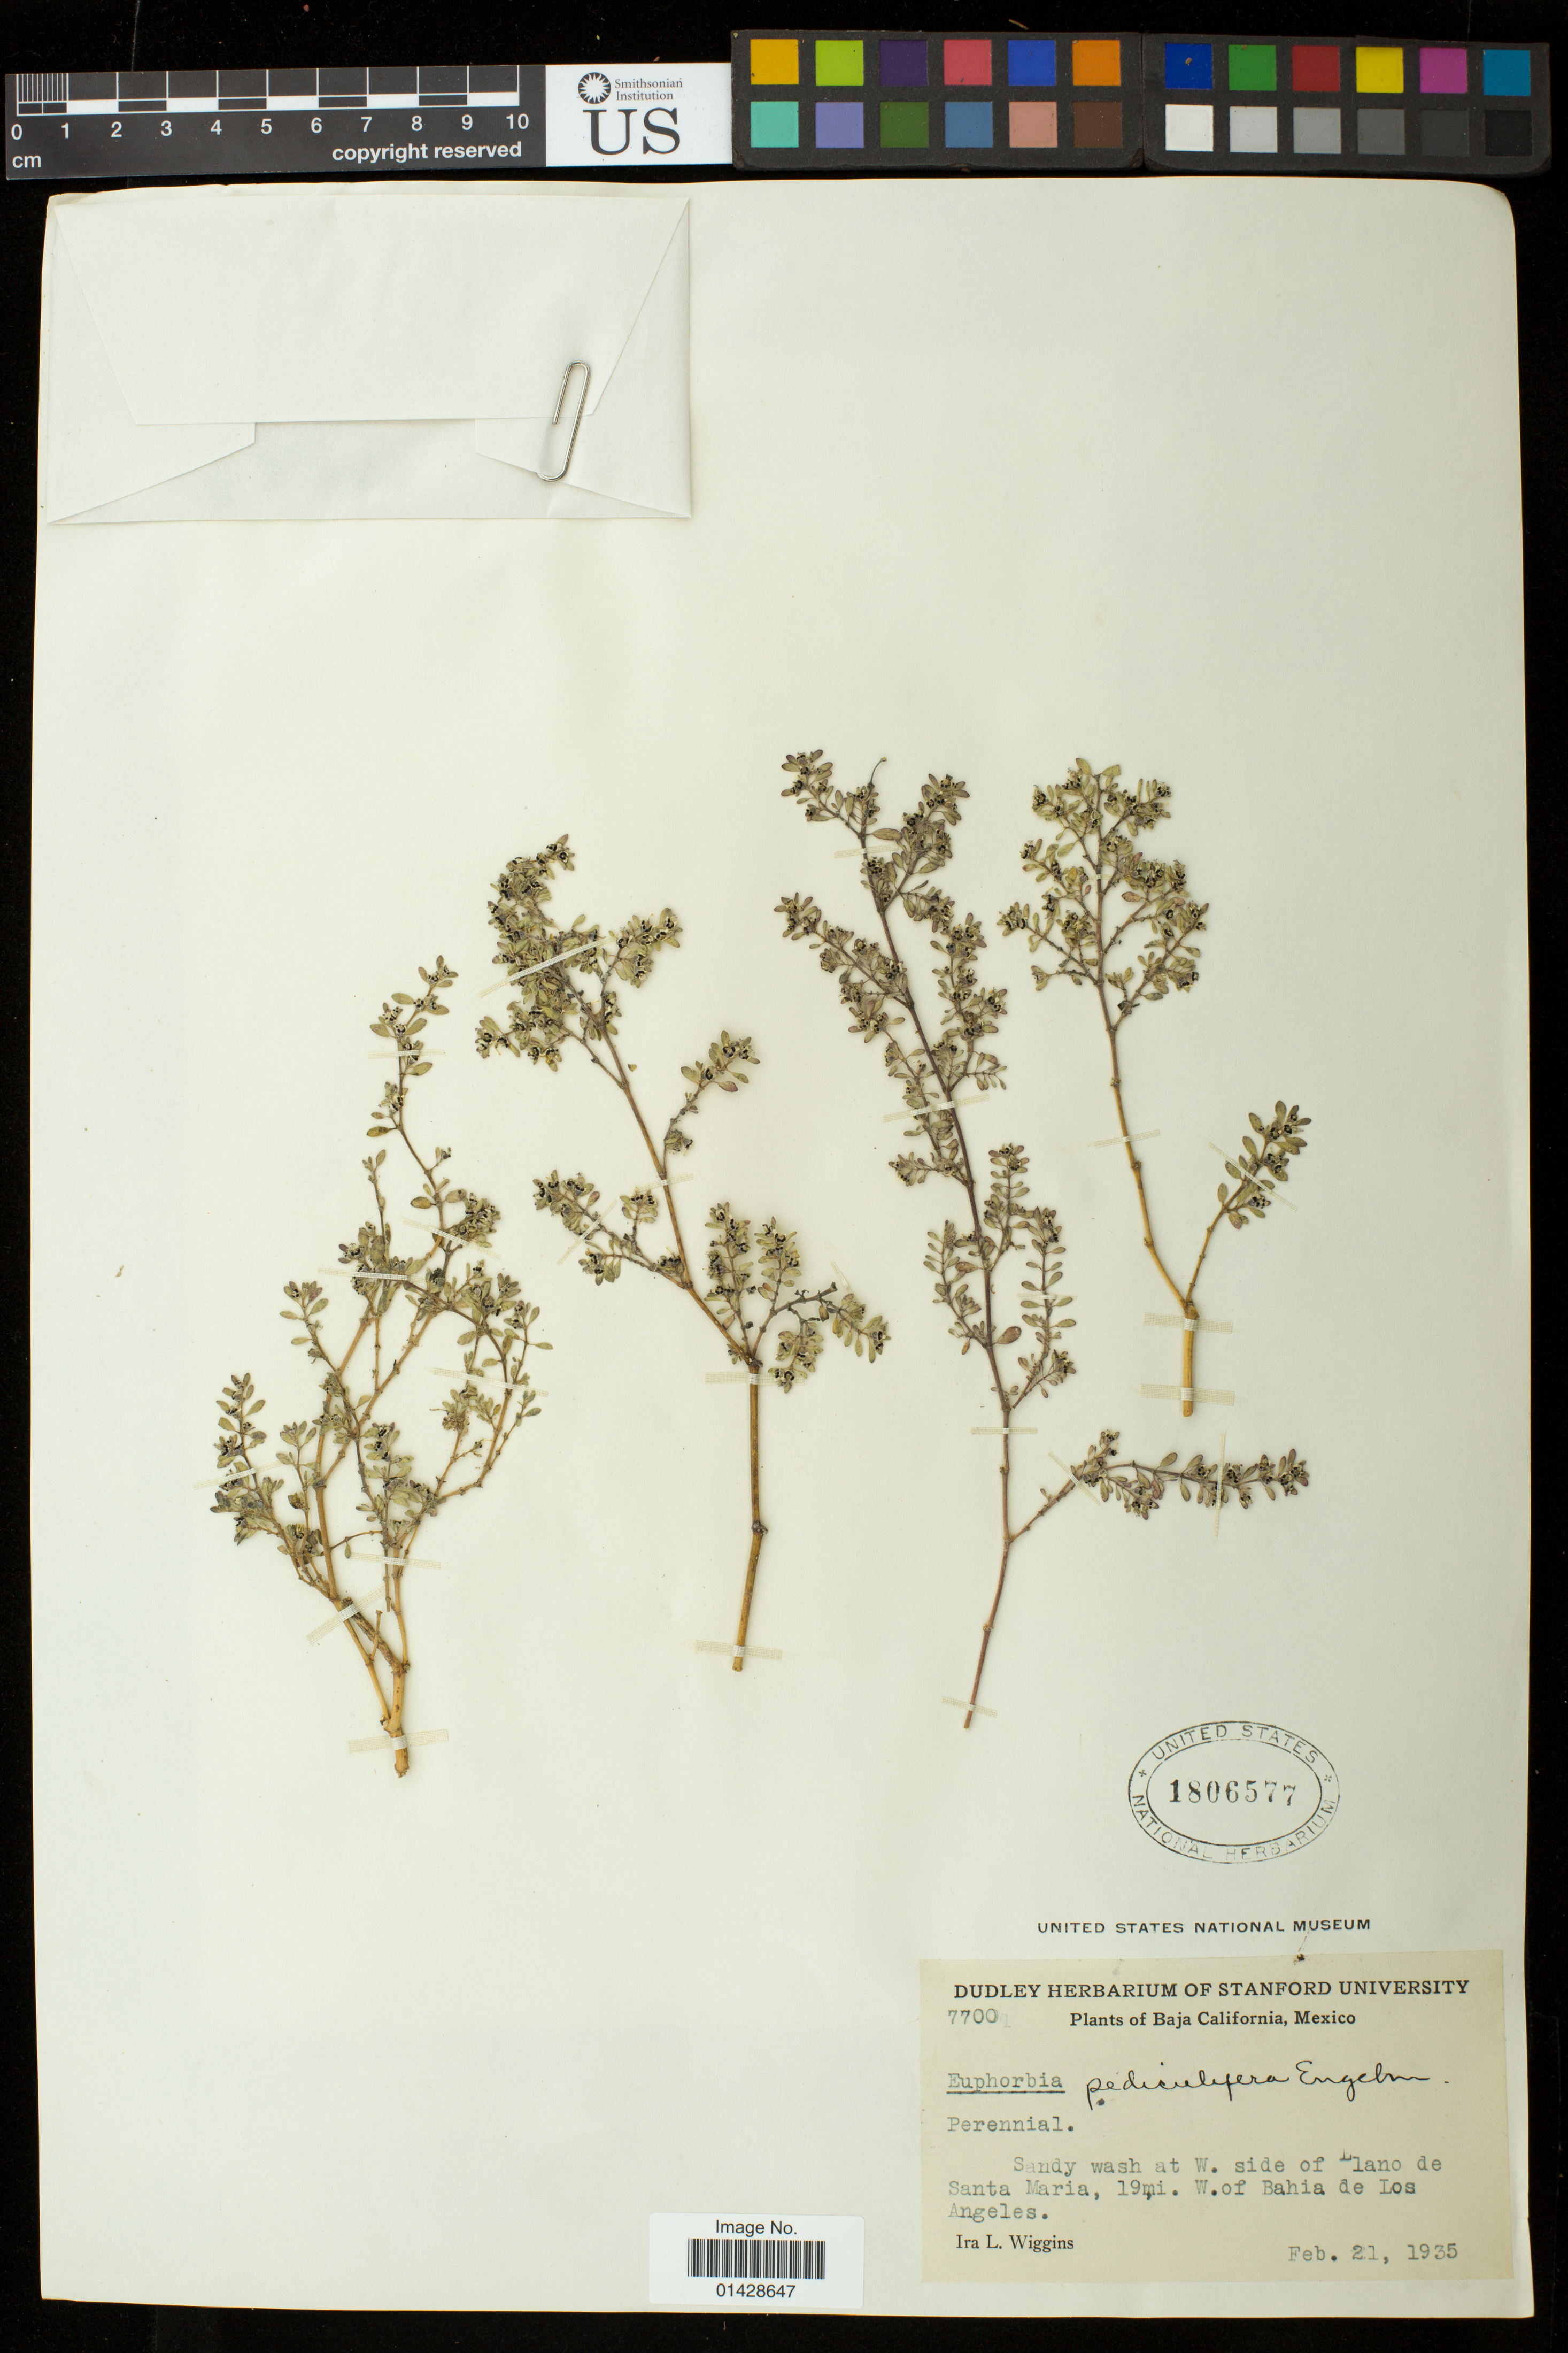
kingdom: Plantae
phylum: Tracheophyta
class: Magnoliopsida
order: Malpighiales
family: Euphorbiaceae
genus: Euphorbia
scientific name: Euphorbia pediculifera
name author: Engelm.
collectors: I. L. Wiggins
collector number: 7700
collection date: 1935-02-21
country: Mexico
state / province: Baja California Sur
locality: W. side of Llano de Santa Maria, 19 mi. W. of Bahia de Los Angeles.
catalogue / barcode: US 1806577